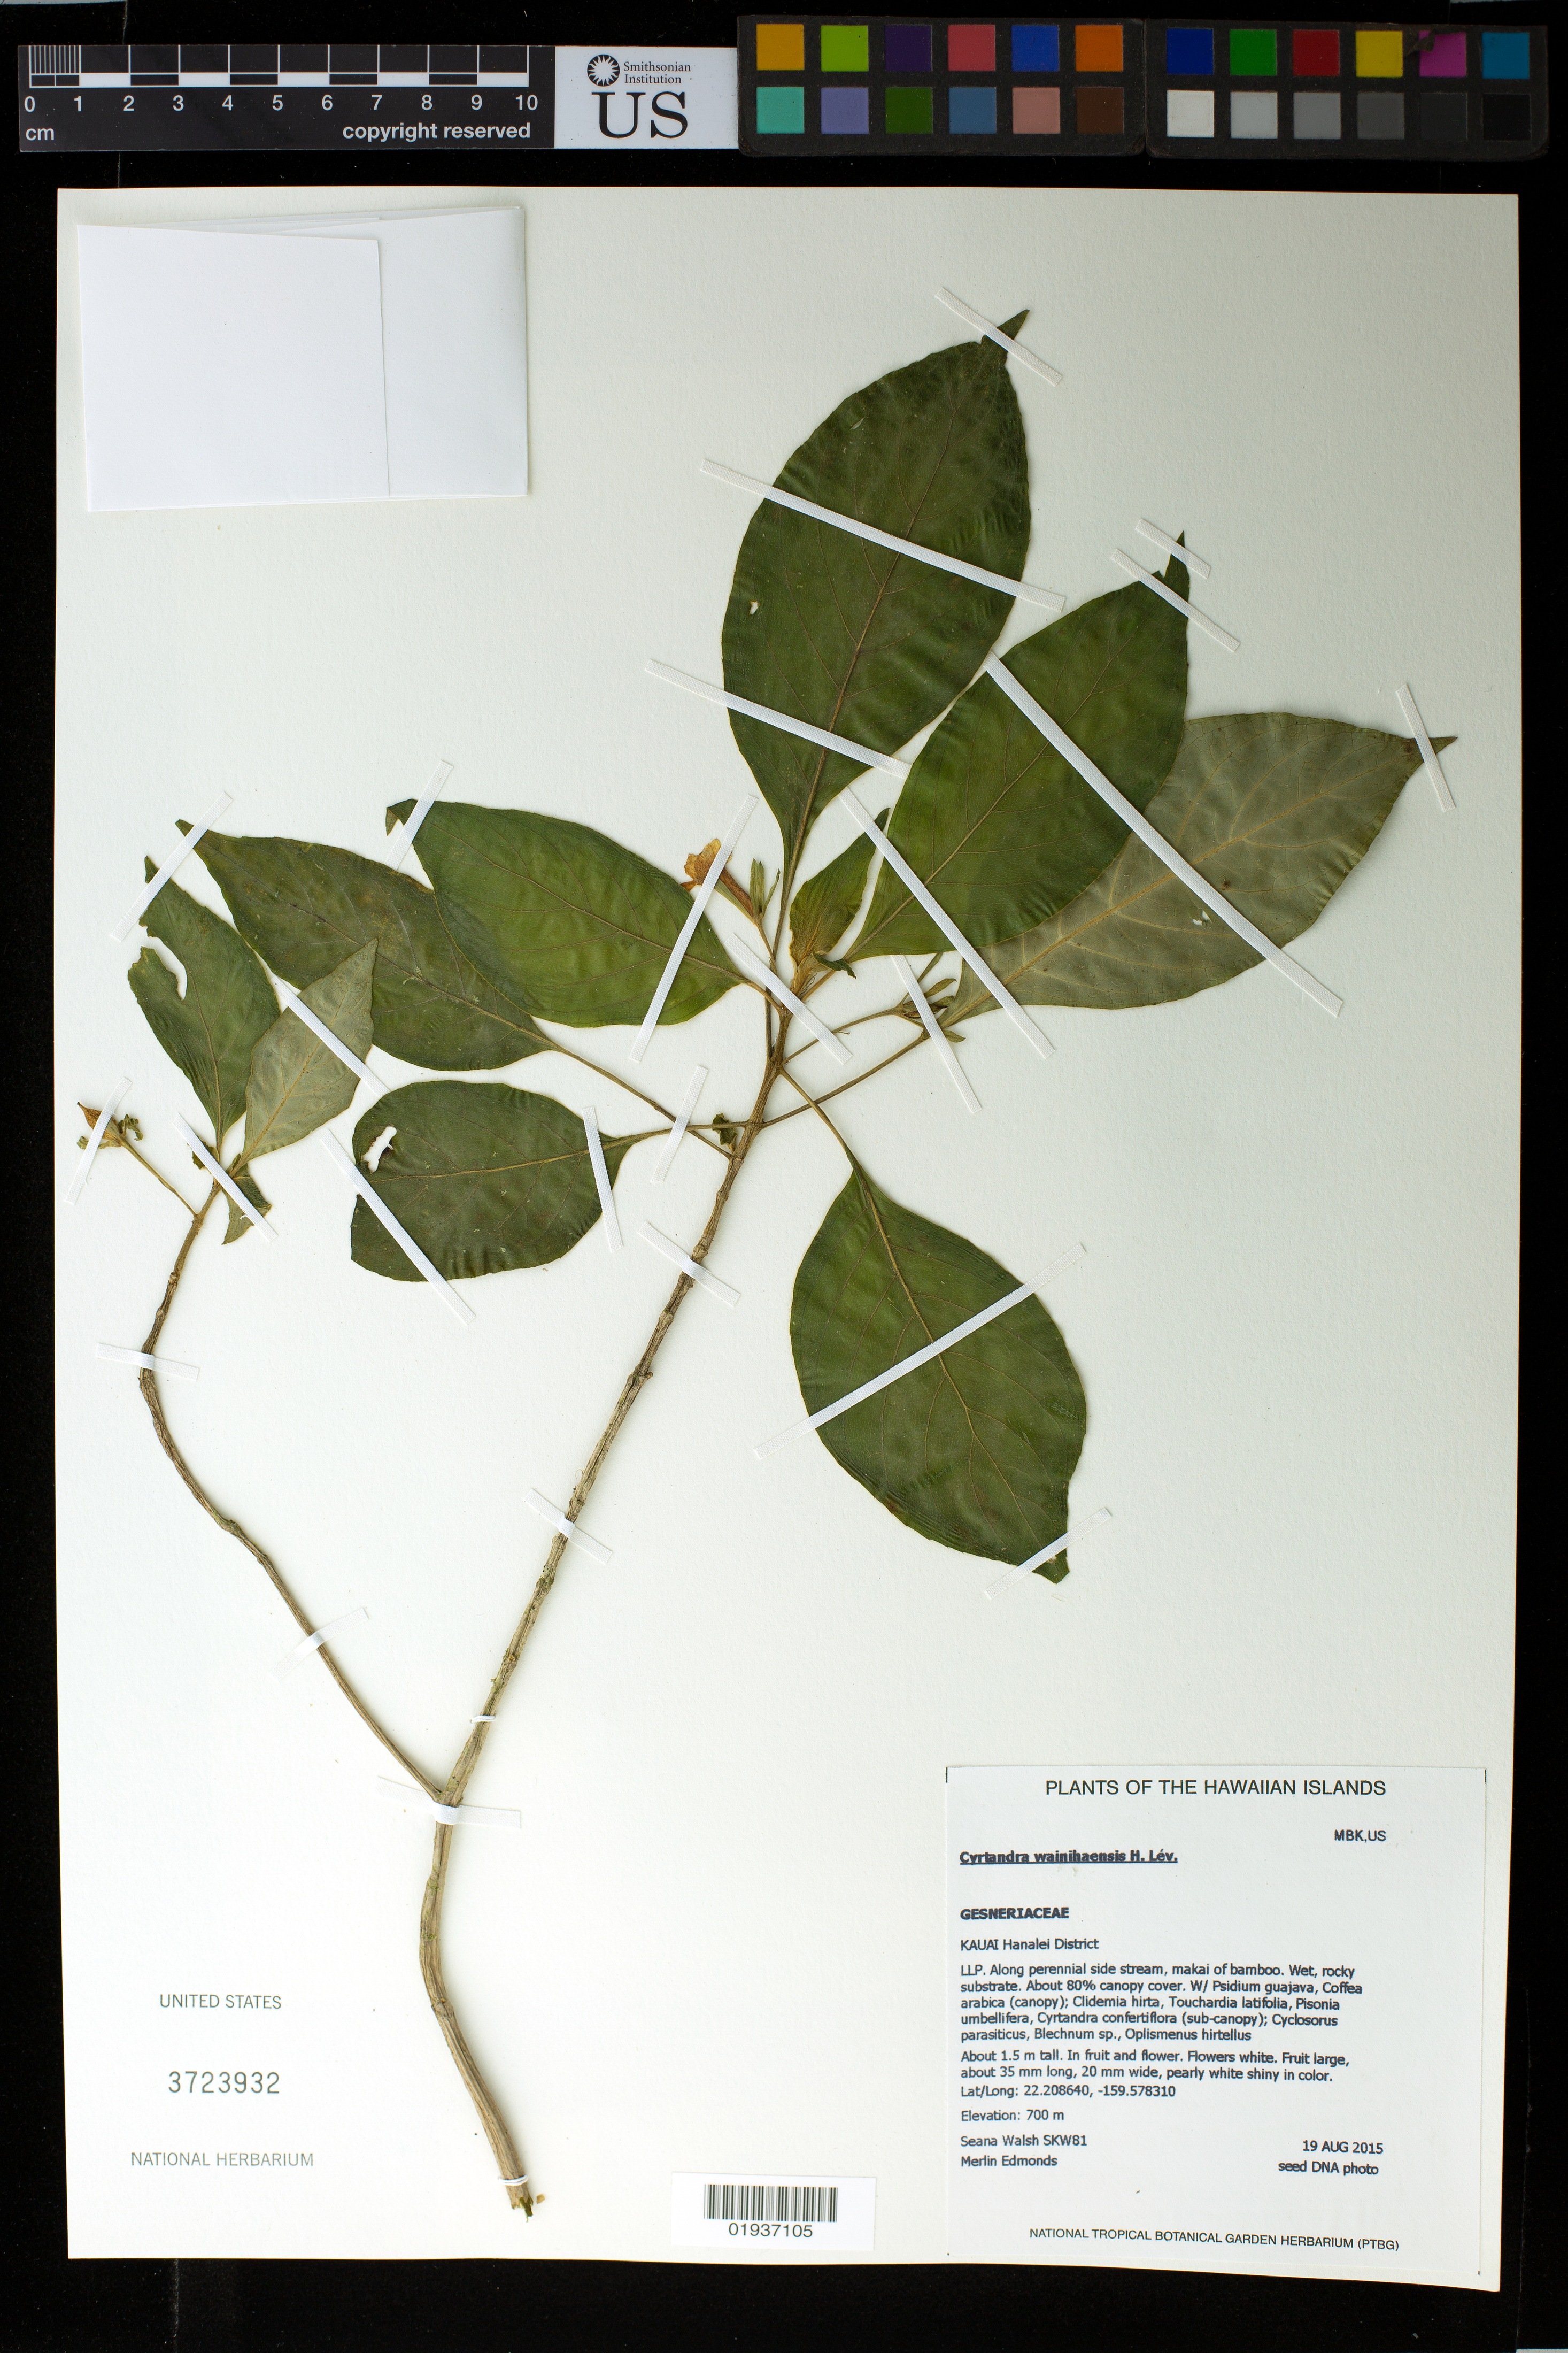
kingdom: Plantae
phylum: Tracheophyta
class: Magnoliopsida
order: Lamiales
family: Gesneriaceae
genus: Cyrtandra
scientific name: Cyrtandra wainihaensis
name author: H. Lév.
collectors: S. Walsh & M. Edmonds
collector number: SKW81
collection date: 2015-08-19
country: United States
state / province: Hawaii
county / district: Kauai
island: Kaua'i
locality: Hanalei District, LLP, along perennial side stream, makai of bamboo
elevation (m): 700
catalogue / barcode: US 3723932